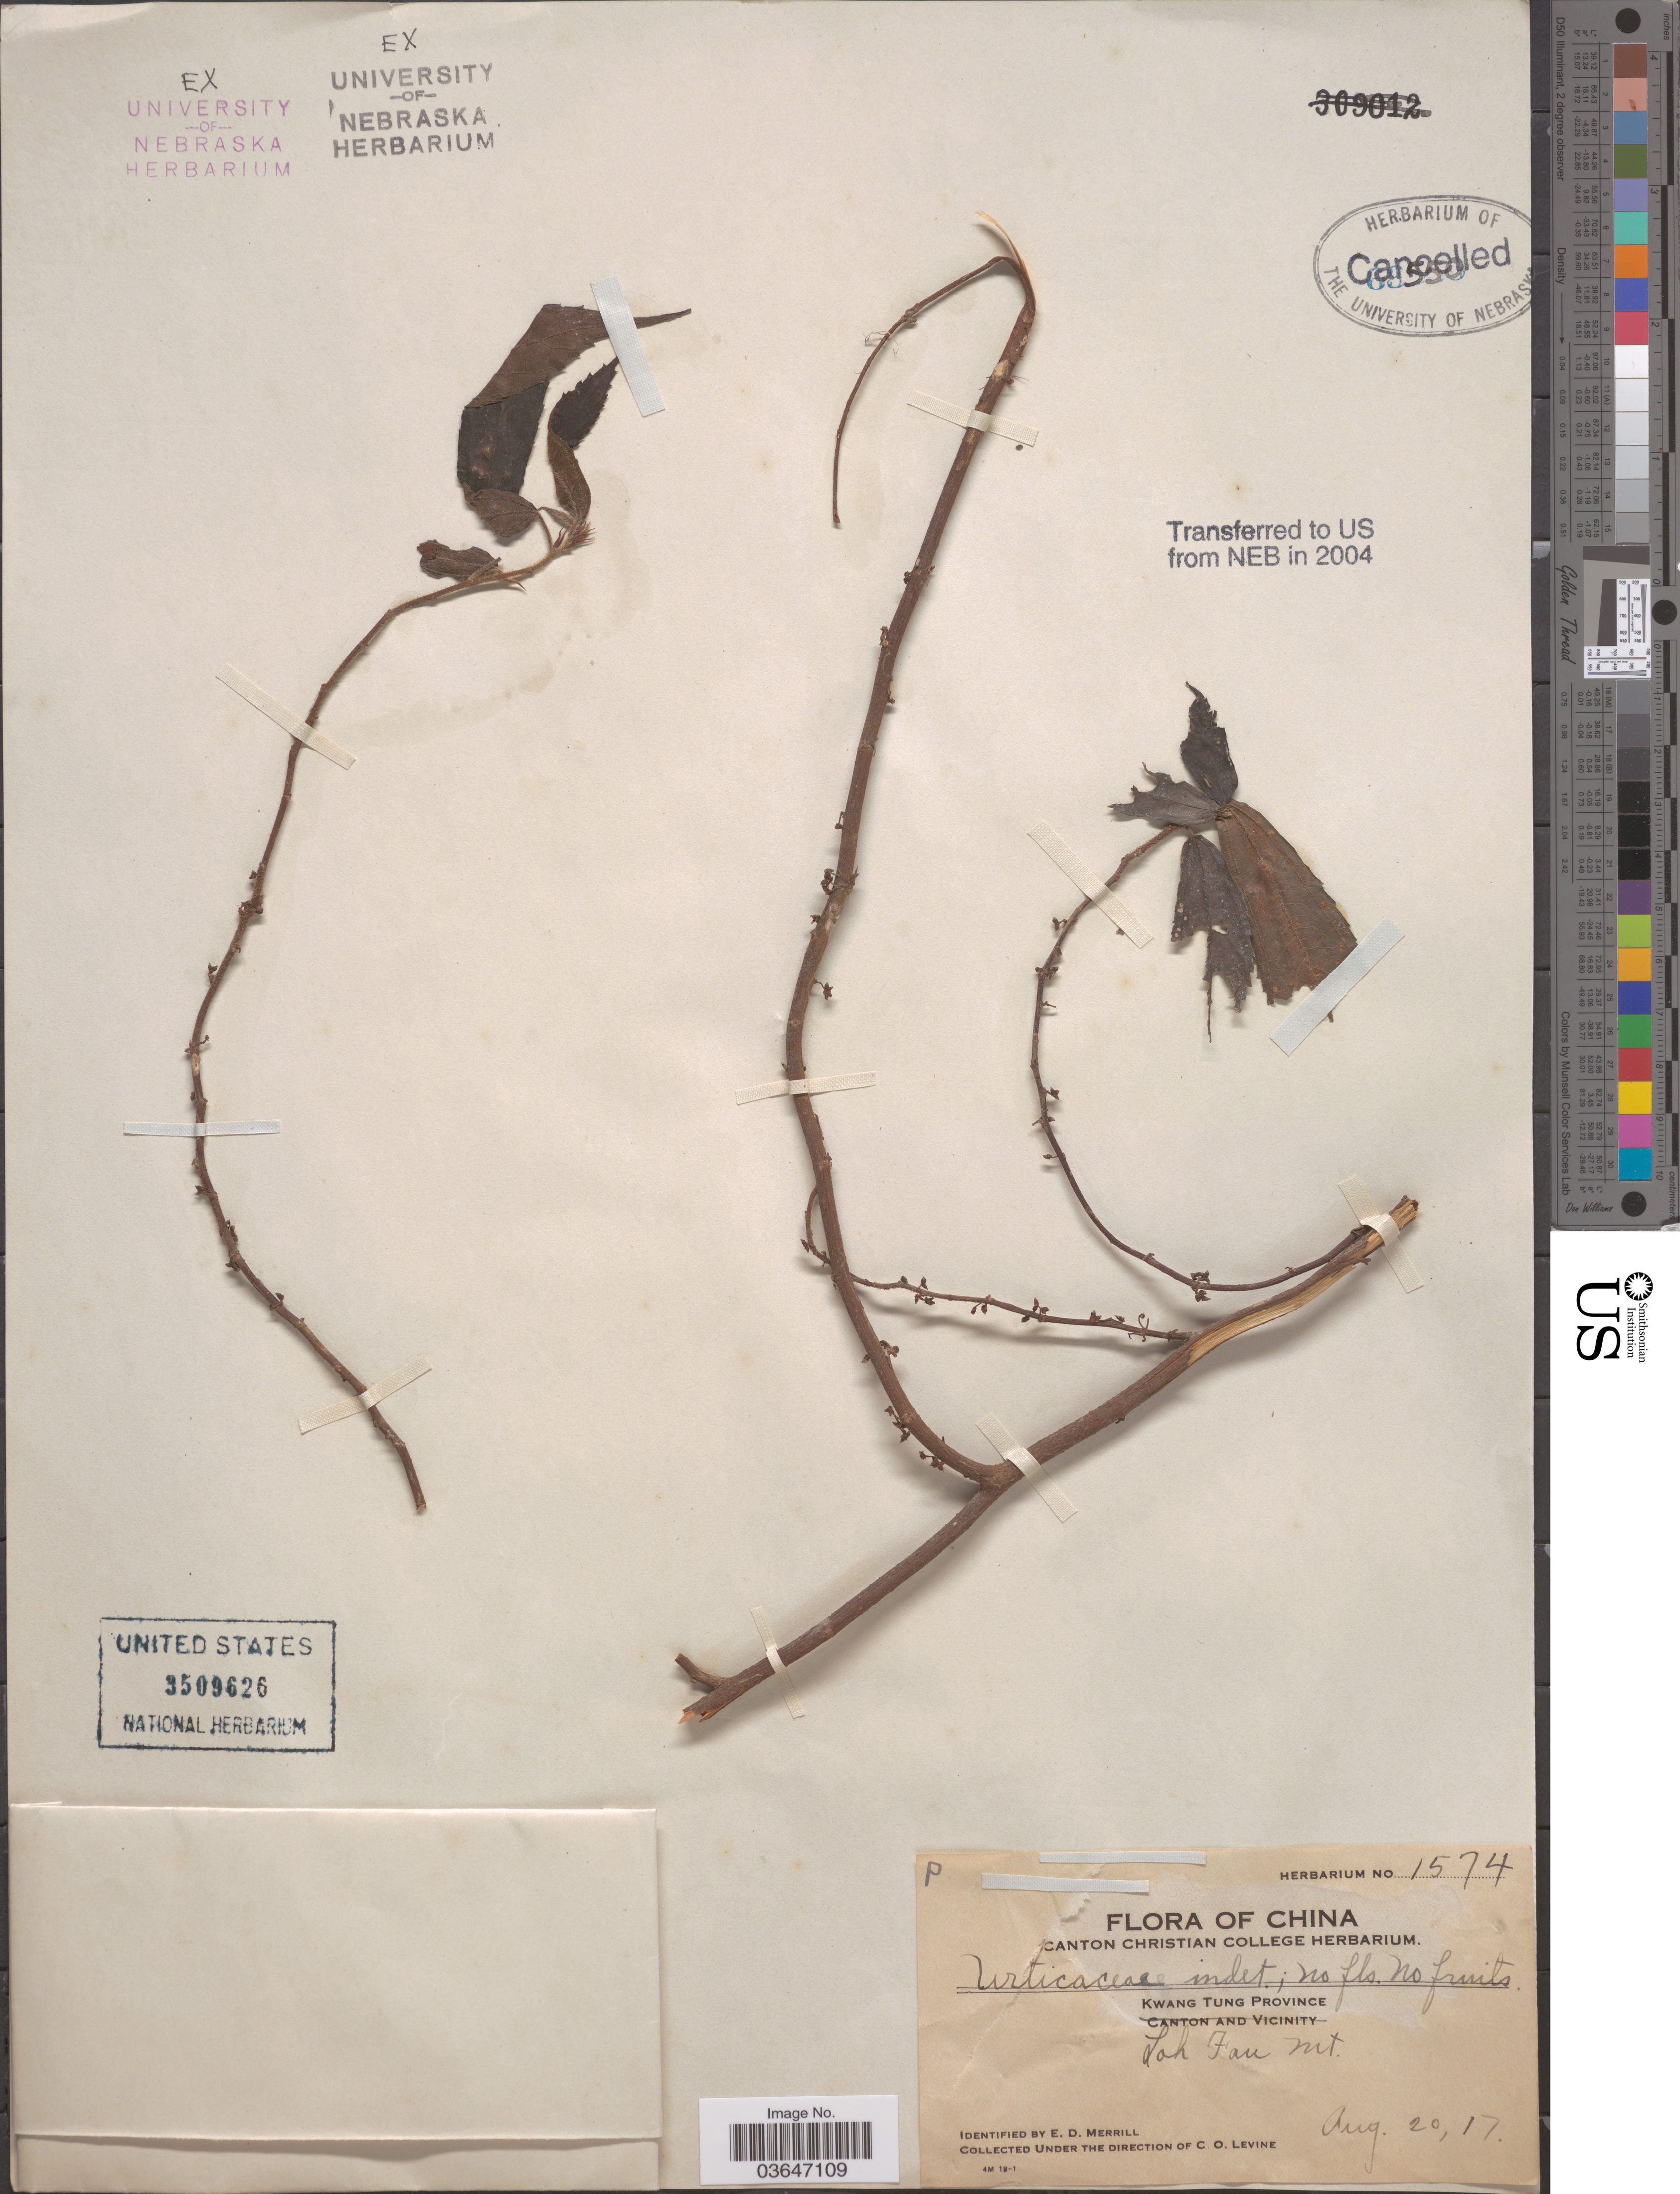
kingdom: Plantae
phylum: Tracheophyta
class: Magnoliopsida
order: Proteales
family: Proteaceae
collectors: C. O. Levine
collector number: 1574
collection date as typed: Transcribed d/m/y: 20/8/17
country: China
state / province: Guangdong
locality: Kwang Tung Province. Loh Fau Mt.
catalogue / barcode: US 3509626